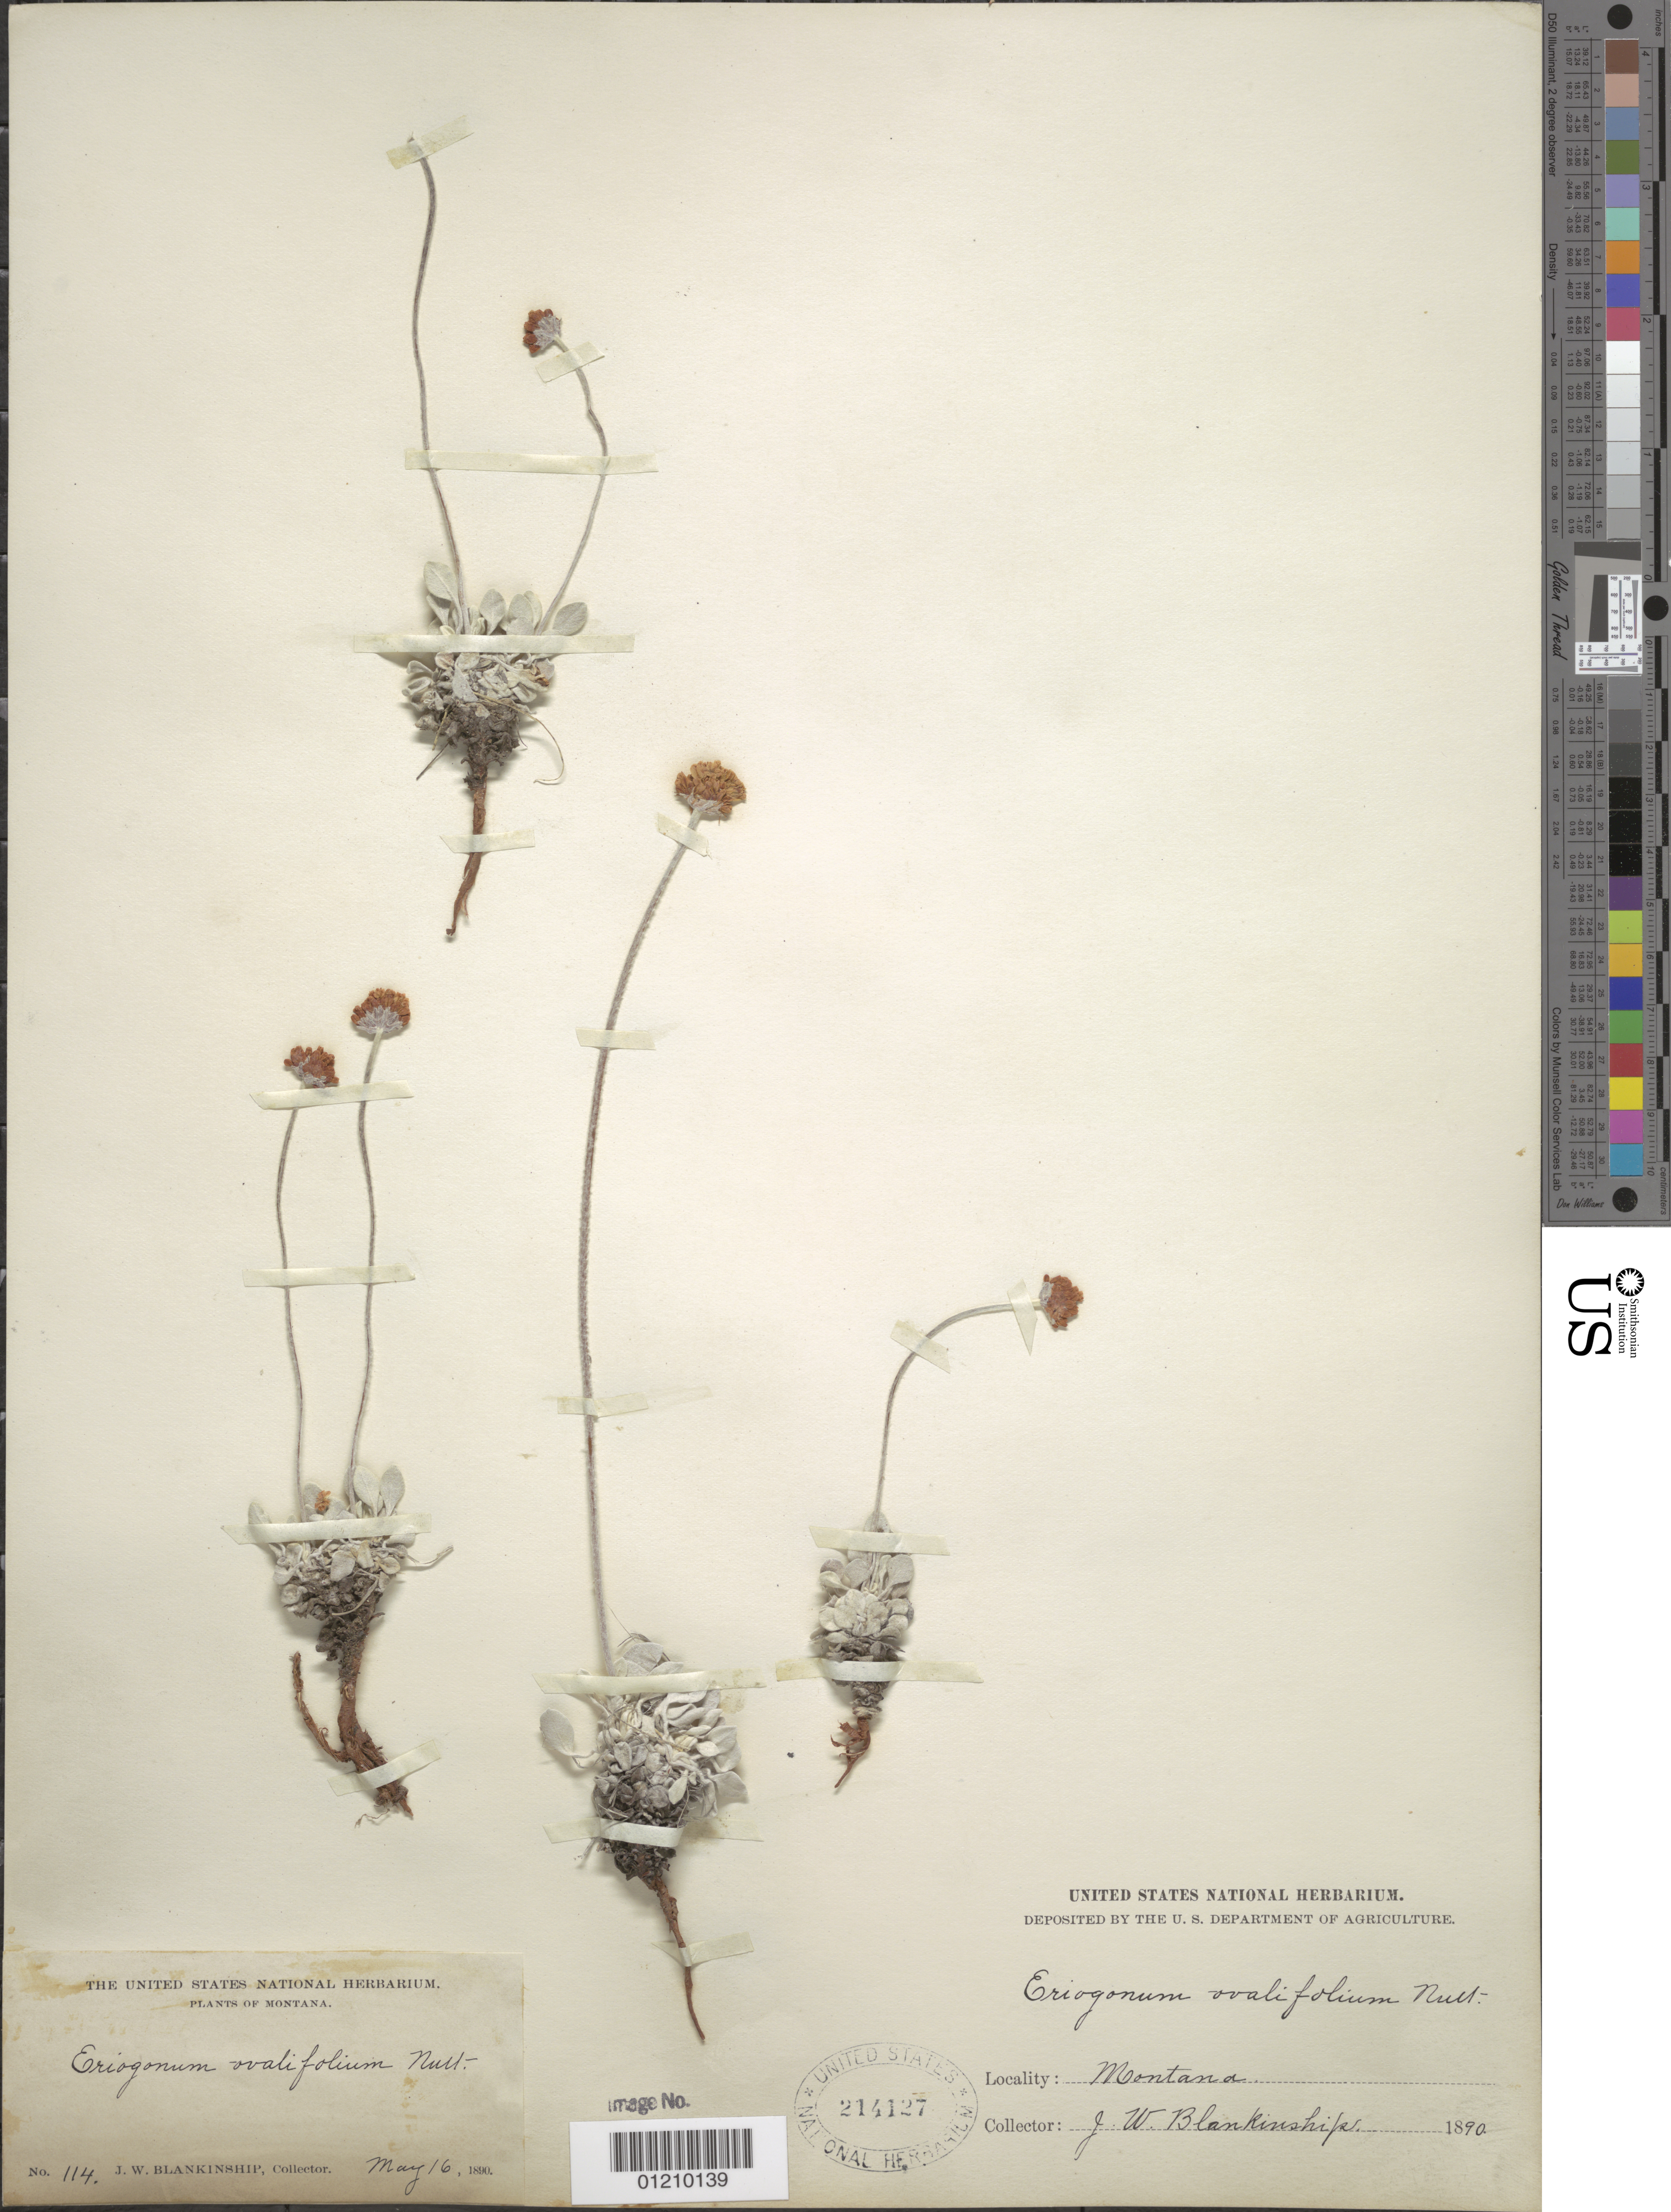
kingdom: Plantae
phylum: Tracheophyta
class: Magnoliopsida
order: Caryophyllales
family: Polygonaceae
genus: Eriogonum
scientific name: Eriogonum ovalifolium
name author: Nutt.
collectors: J. W. Blankinship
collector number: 114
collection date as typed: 16 May 1890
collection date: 1890-05-16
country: United States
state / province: Montana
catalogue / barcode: US 214127